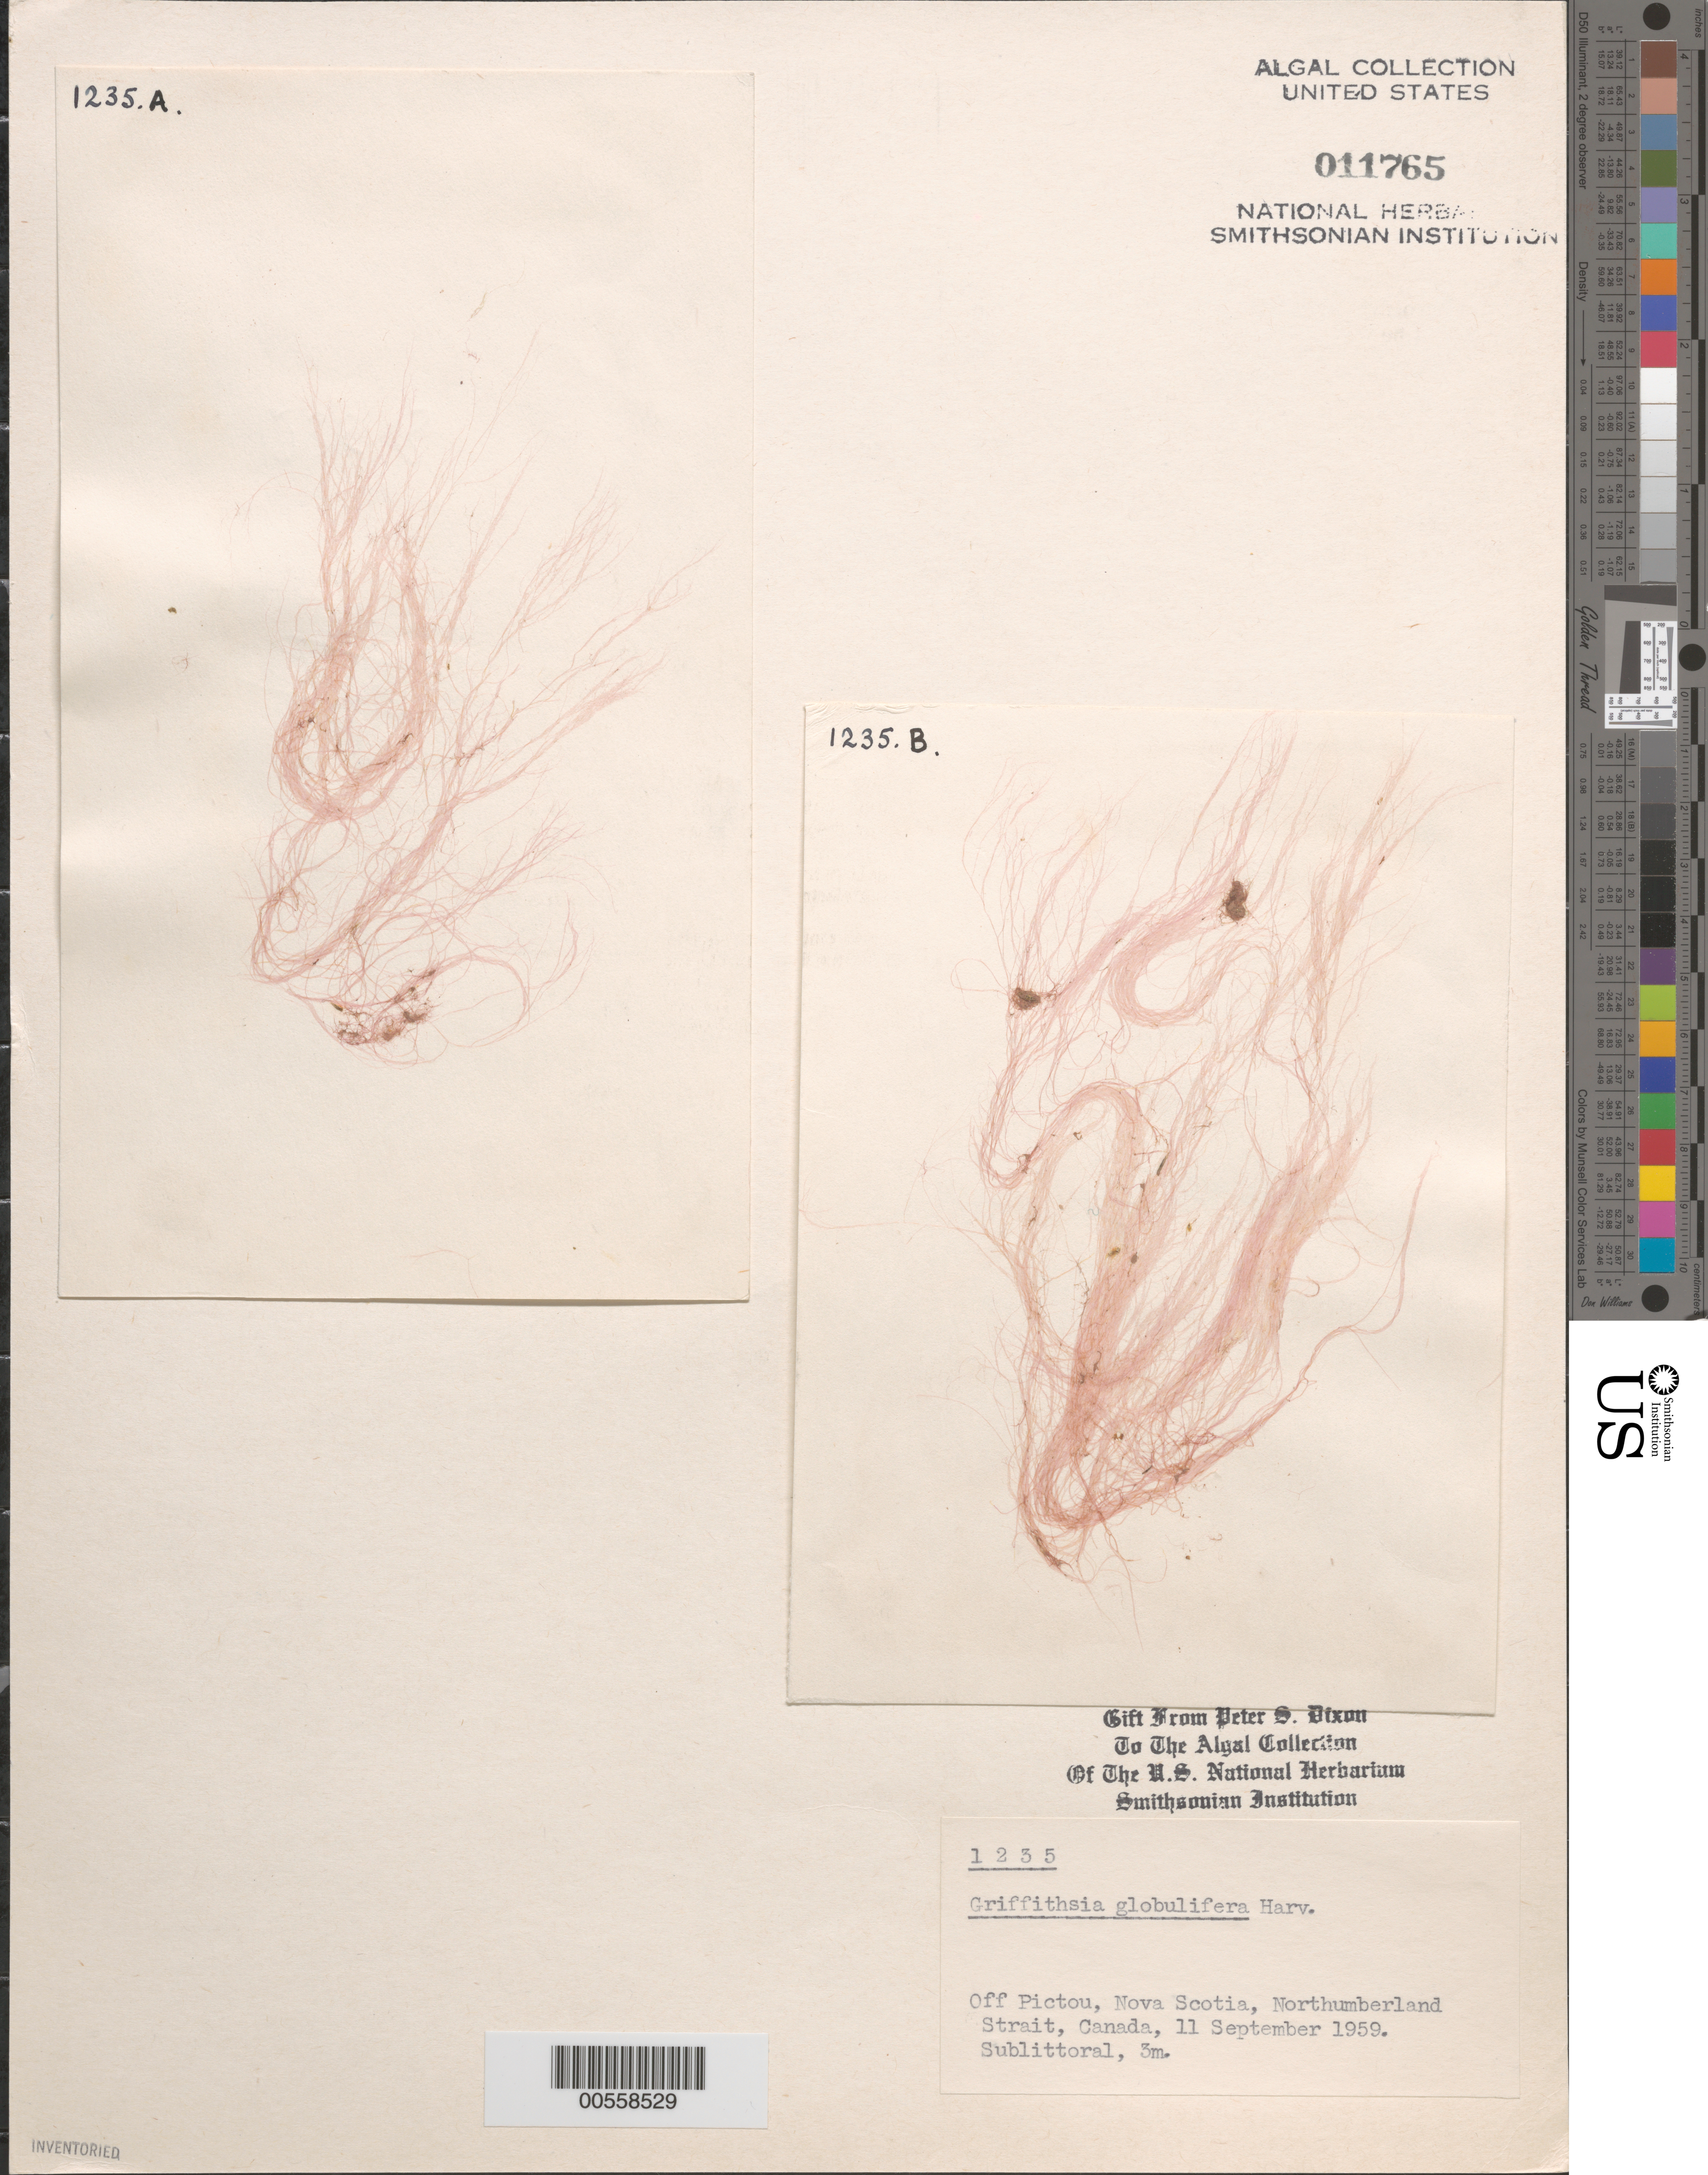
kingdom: Plantae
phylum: Rhodophyta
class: Florideophyceae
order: Ceramiales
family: Wrangeliaceae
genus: Griffithsia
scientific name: Griffithsia globulifera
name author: Harv. ex Kütz.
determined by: Dixon, P. S.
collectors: P. S. Dixon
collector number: PSD 1235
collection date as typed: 11 Sep 1959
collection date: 1959-09-11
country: Canada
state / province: Nova Scotia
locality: Off pictou, northumberland strait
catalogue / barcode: US 11765